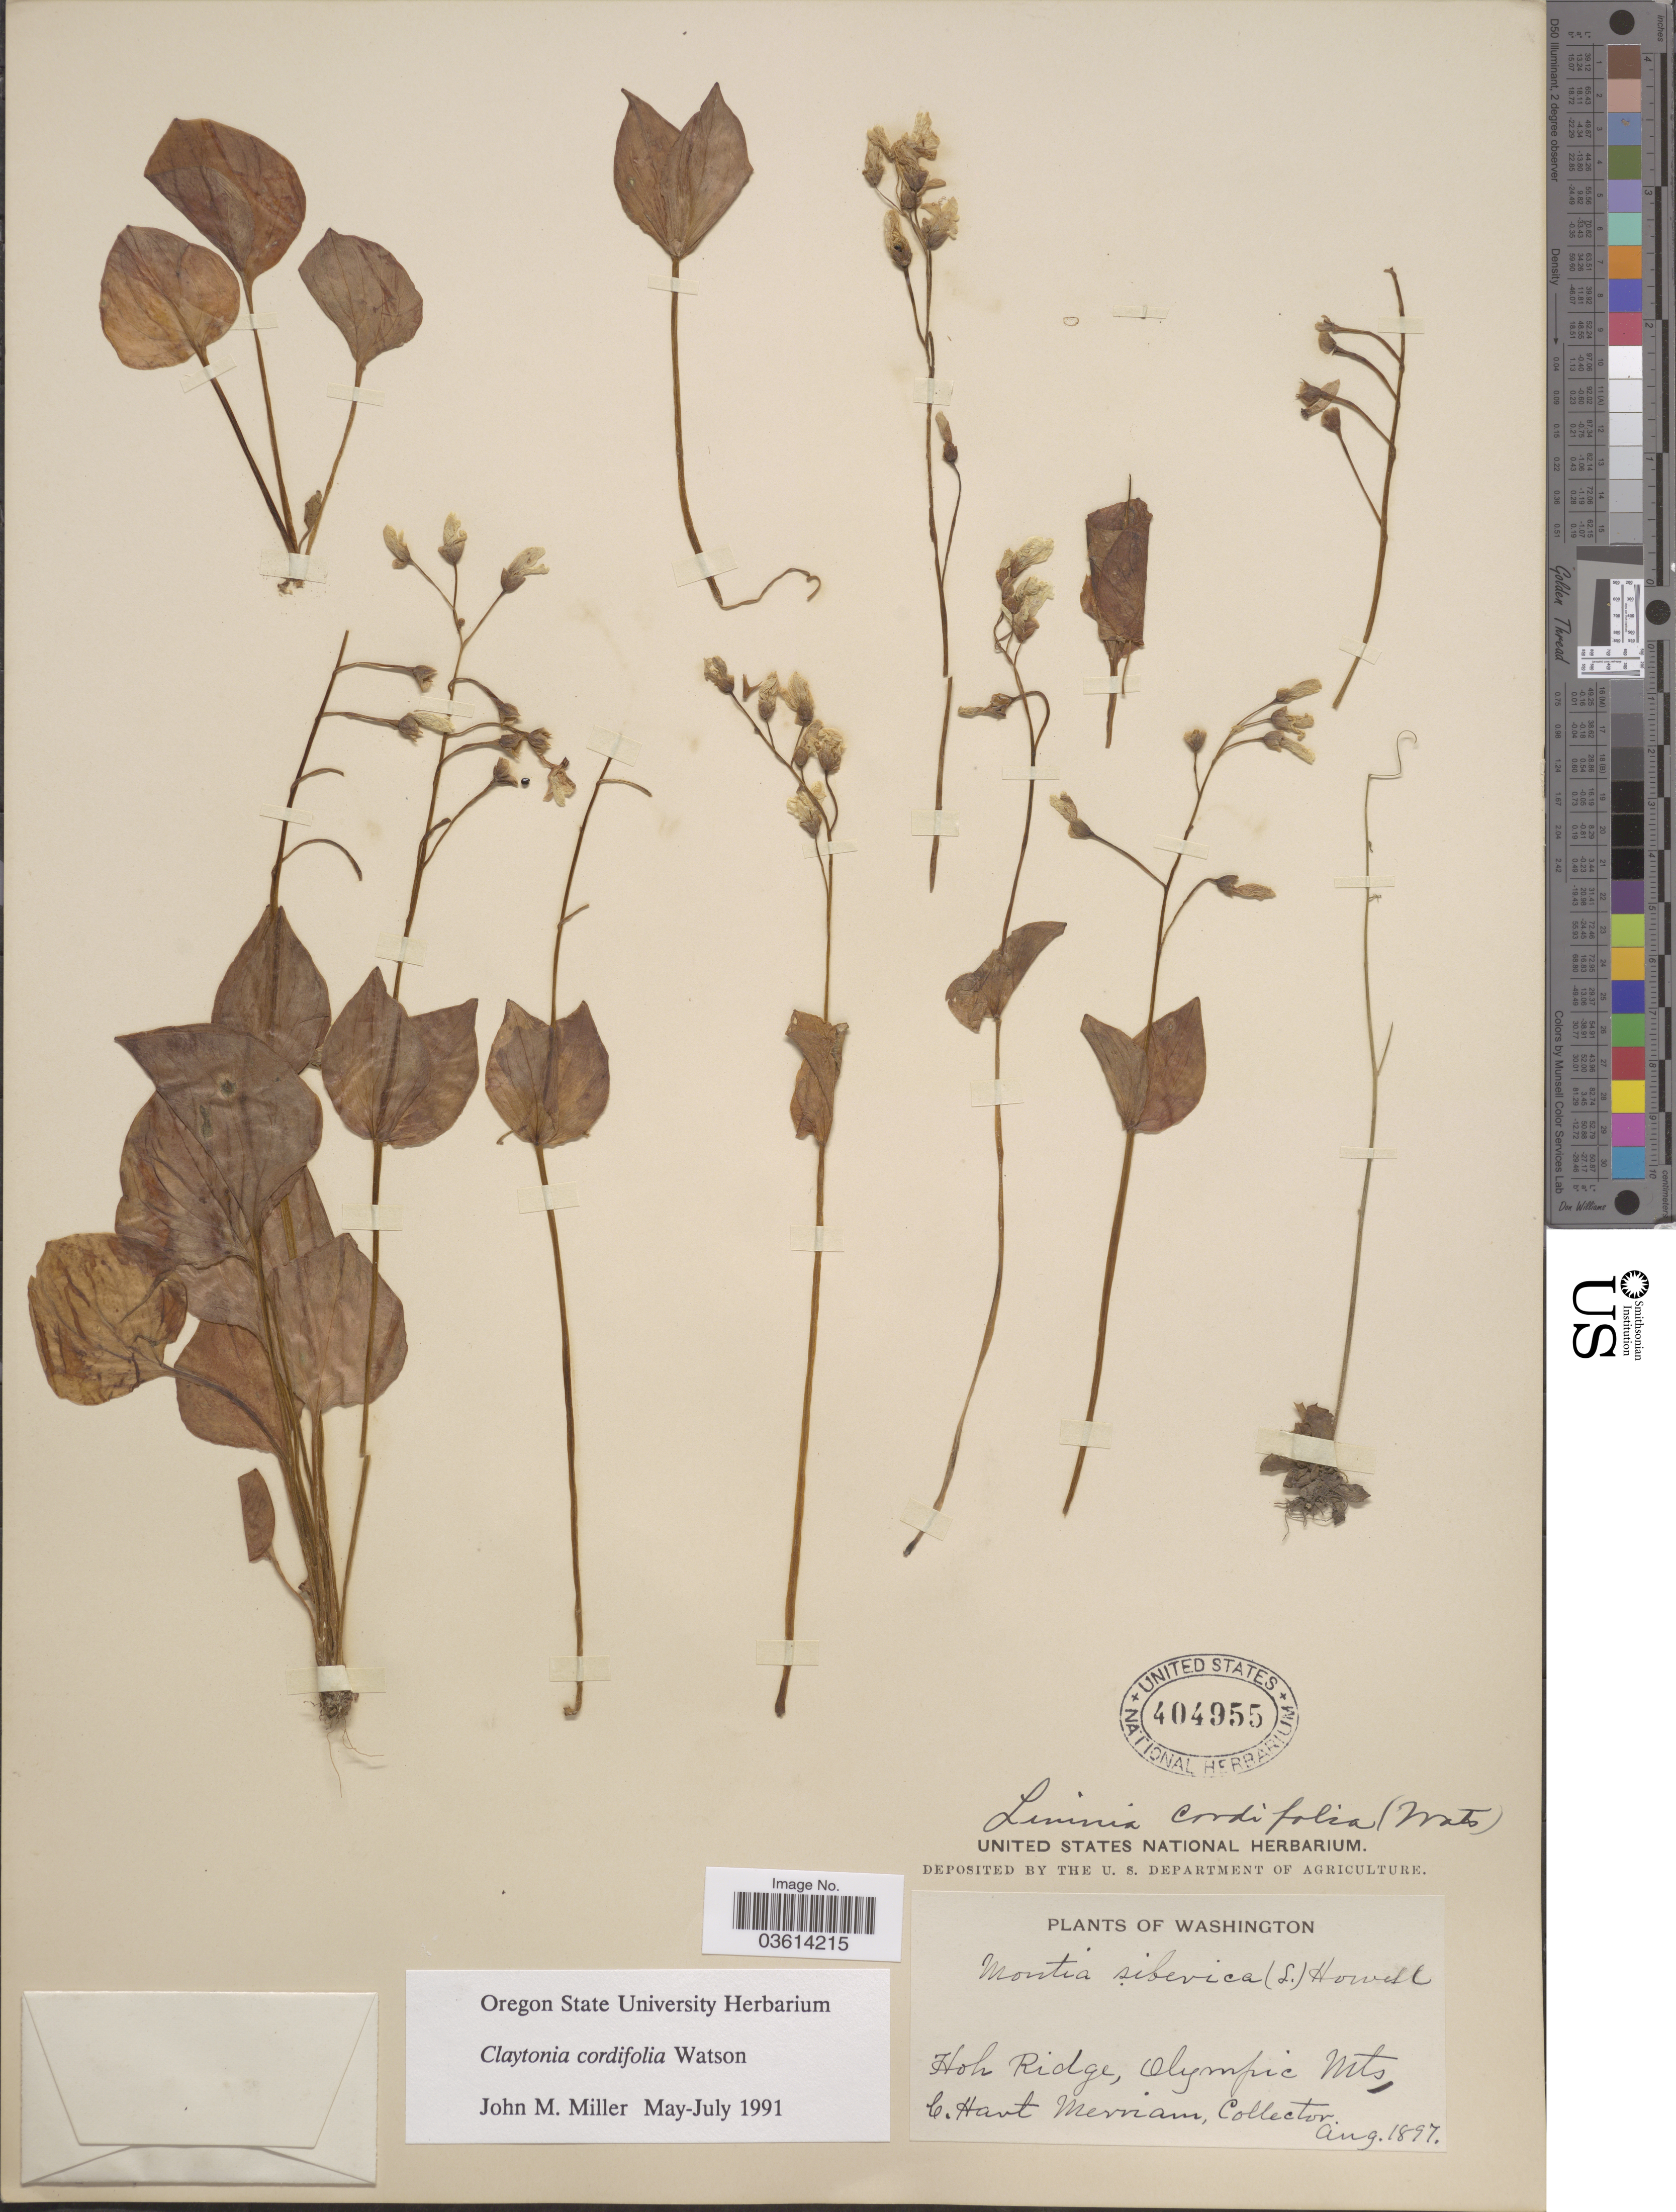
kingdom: Plantae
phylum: Tracheophyta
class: Magnoliopsida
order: Caryophyllales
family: Montiaceae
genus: Claytonia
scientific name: Claytonia cordifolia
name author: S. Watson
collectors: C. Merriam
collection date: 1897-08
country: United States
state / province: Washington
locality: Hoh Ridge, Olympic Mts.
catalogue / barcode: US 404955